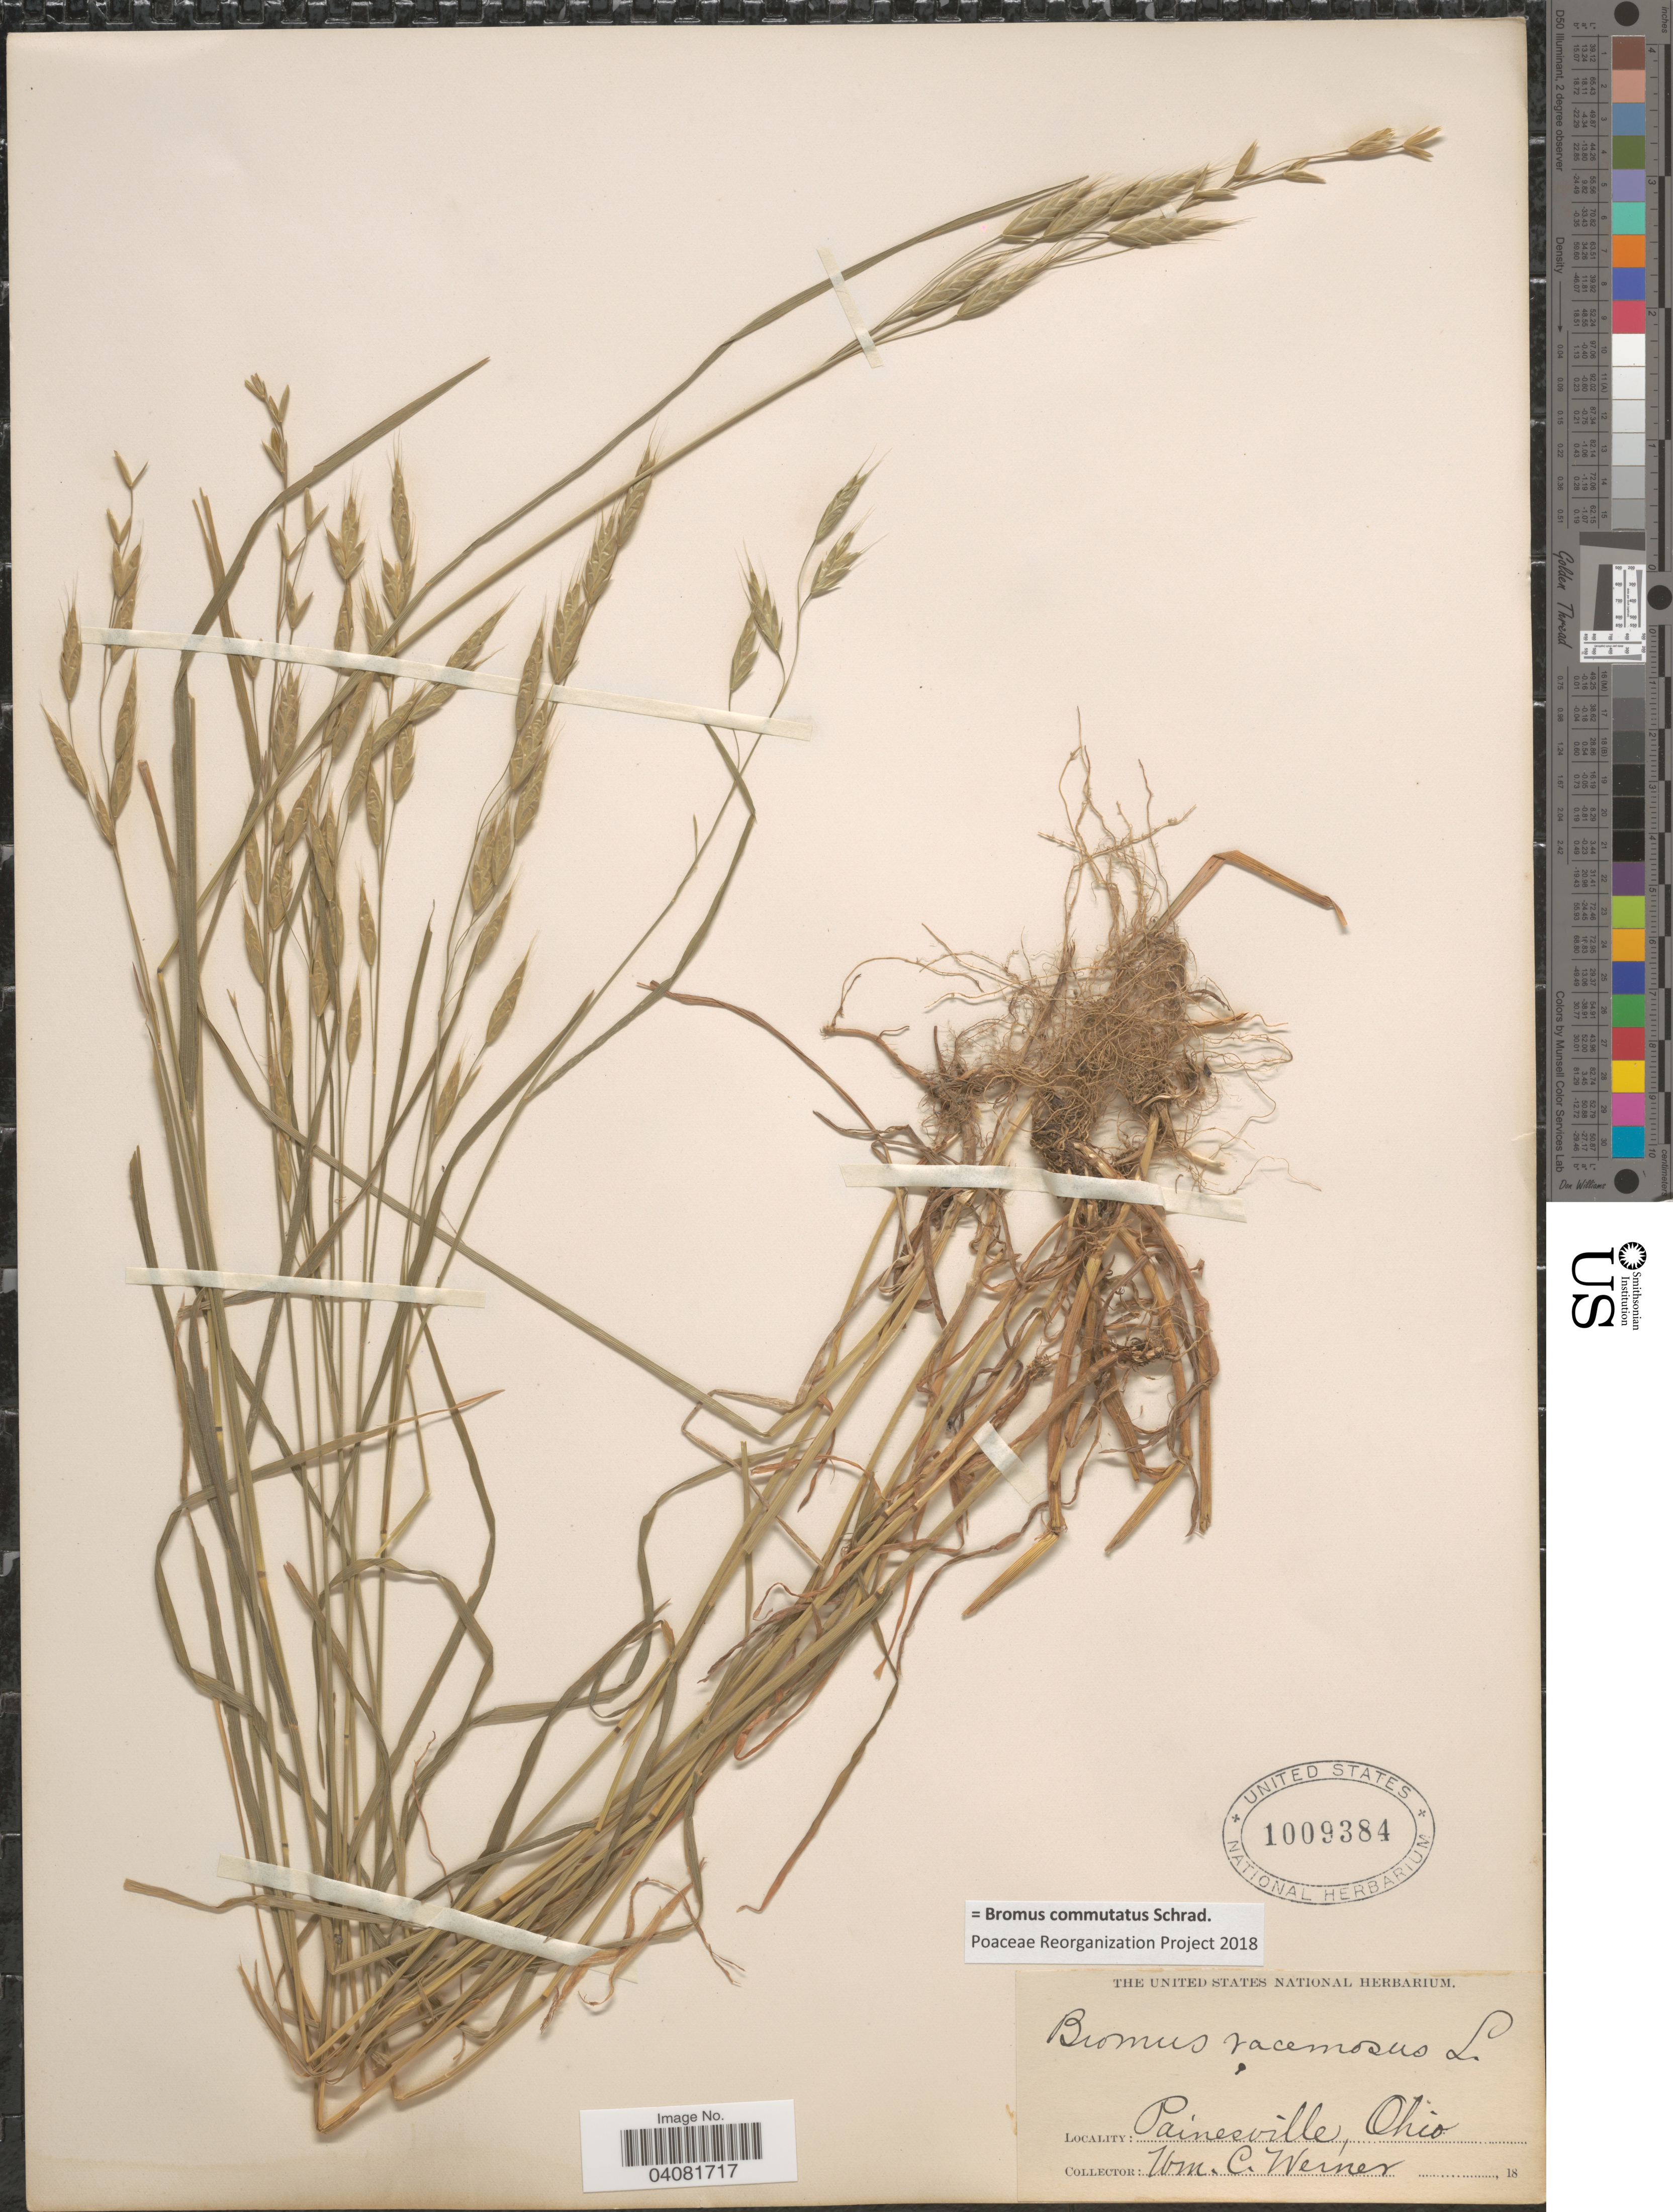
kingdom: Plantae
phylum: Tracheophyta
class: Liliopsida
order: Poales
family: Poaceae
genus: Bromus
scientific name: Bromus commutatus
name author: Schrad.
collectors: W. Werner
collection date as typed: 18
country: United States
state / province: Ohio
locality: Painesville.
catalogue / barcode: US 1009384